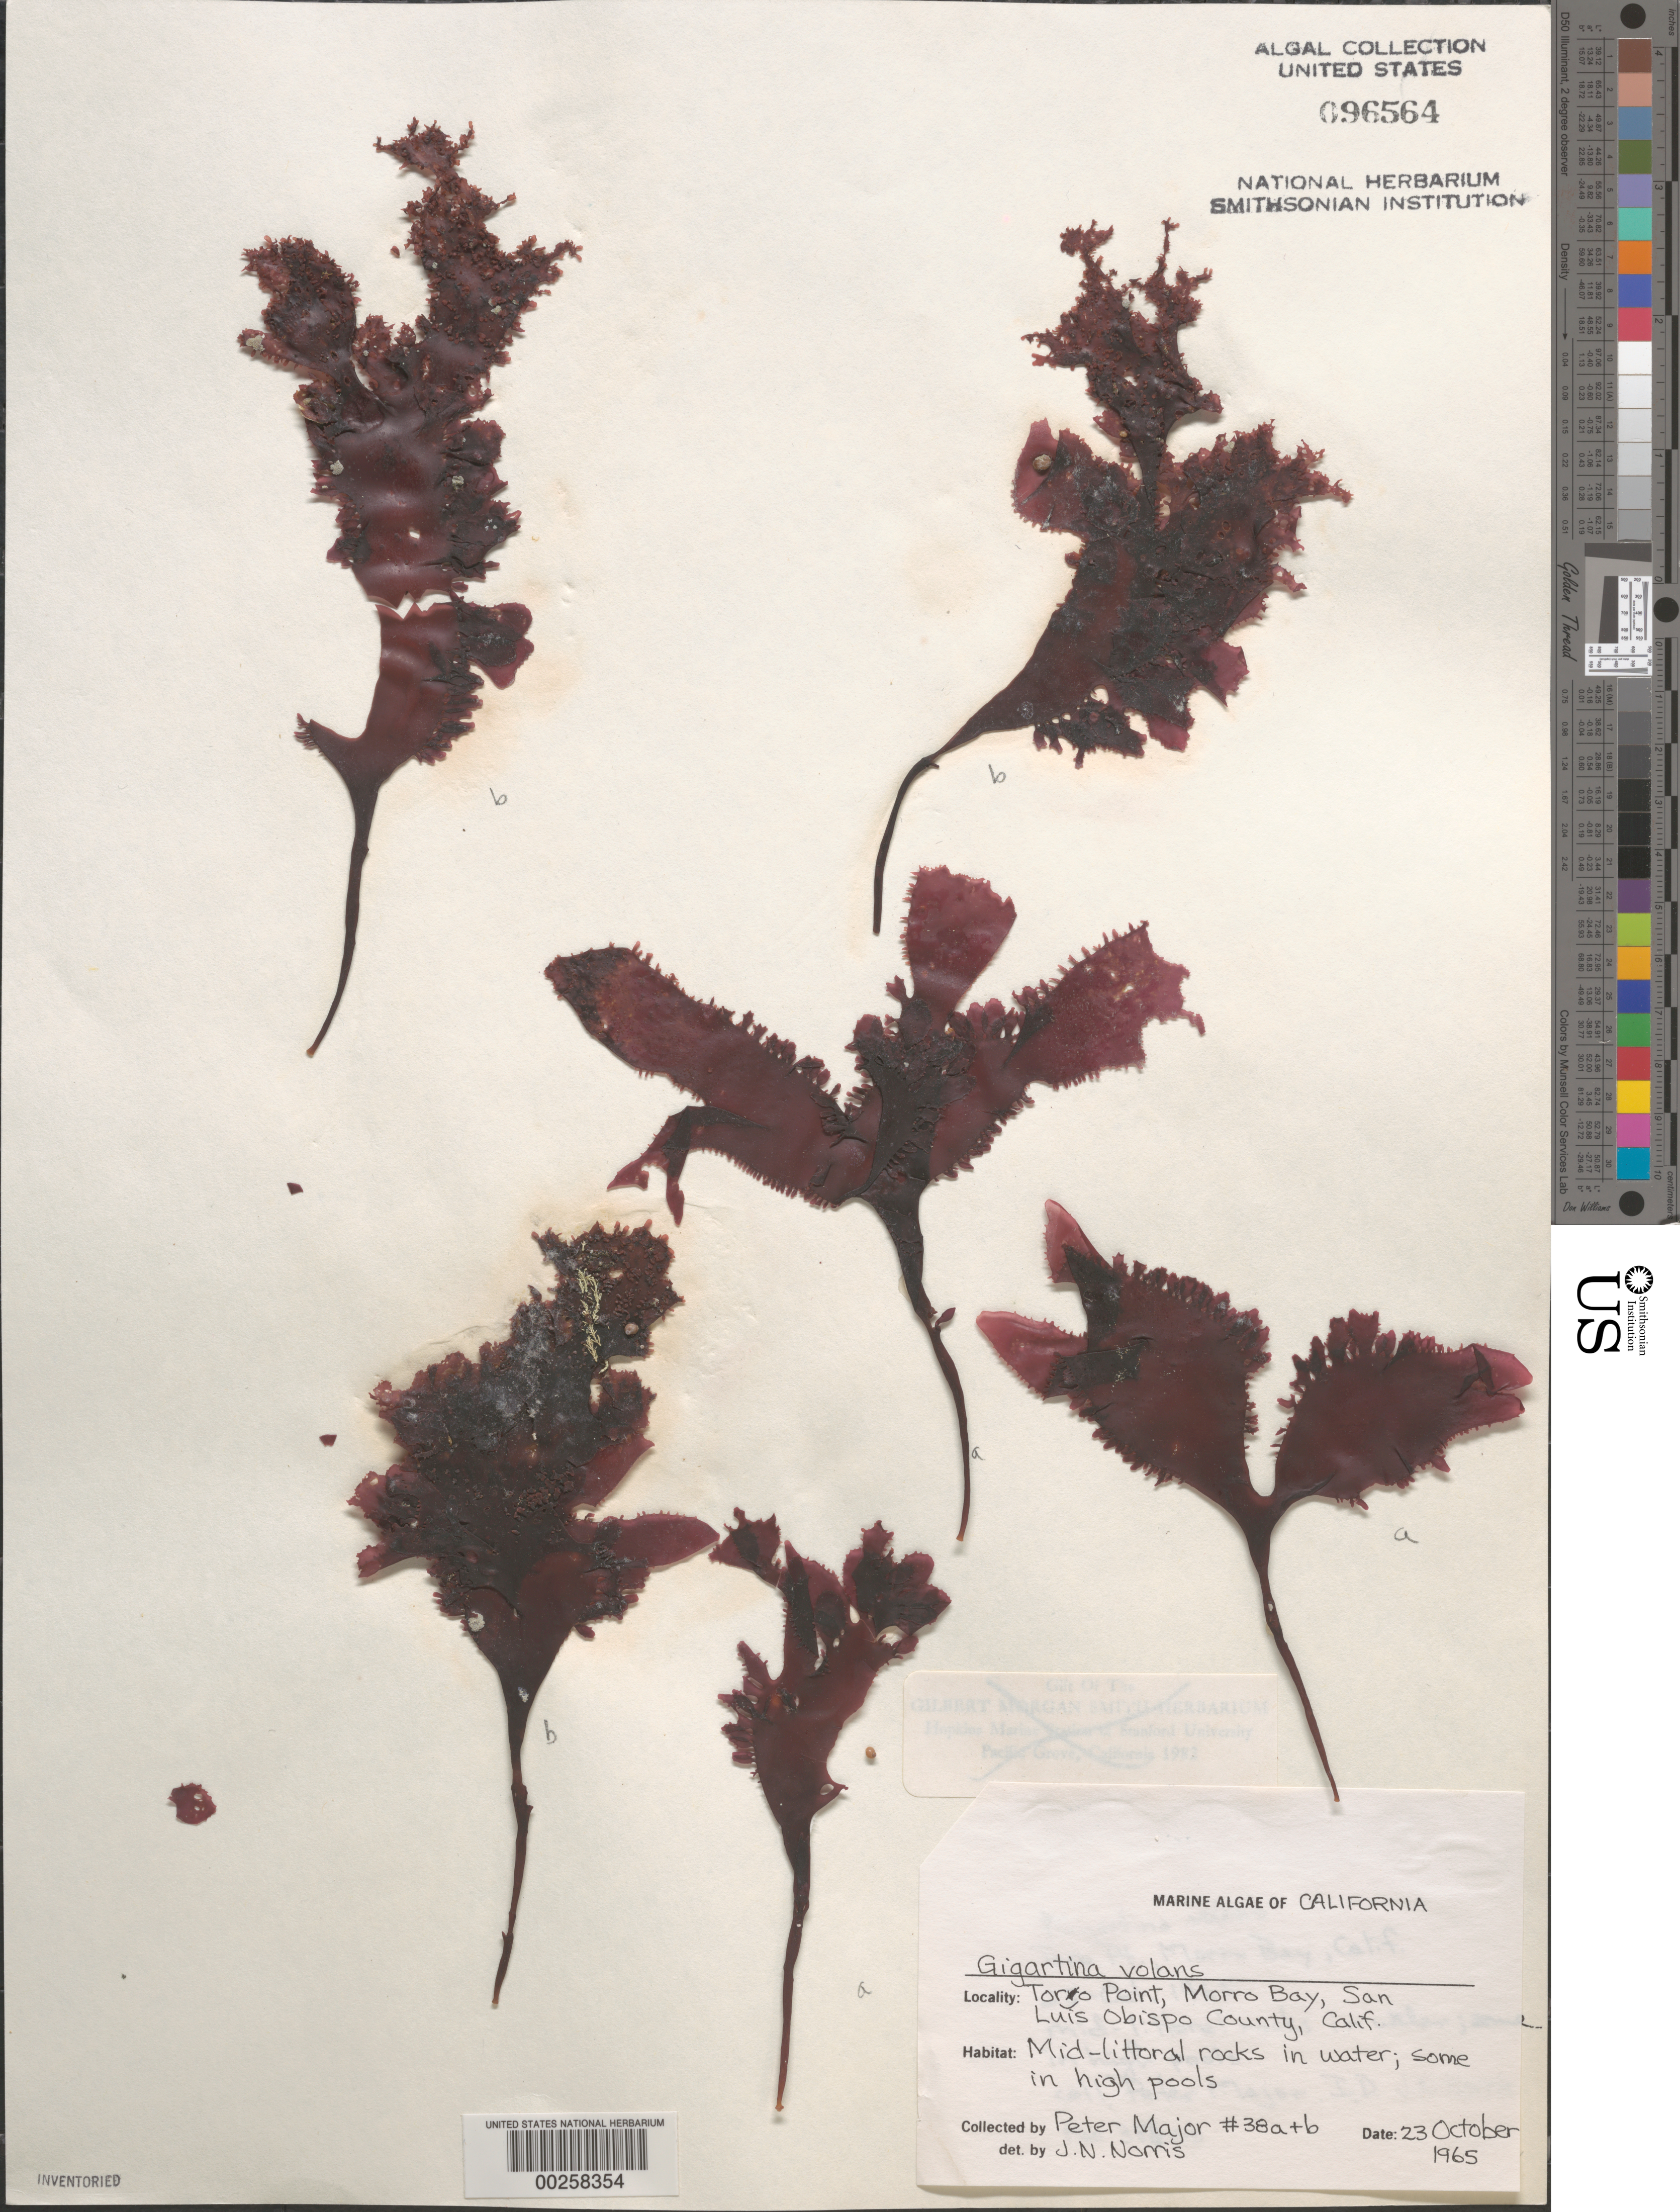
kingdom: Plantae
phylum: Rhodophyta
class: Florideophyceae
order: Gigartinales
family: Gigartinaceae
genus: Mazzaella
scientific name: Mazzaella volans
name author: (C. Agardh) Fredericq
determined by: Algae name updating Project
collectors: P. Major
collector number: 38a. & 38b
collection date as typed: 23 Oct 1965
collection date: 1965-10-23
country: United States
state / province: California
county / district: San Luis Obispo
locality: Toro Point, Morro Bay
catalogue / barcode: US 96564